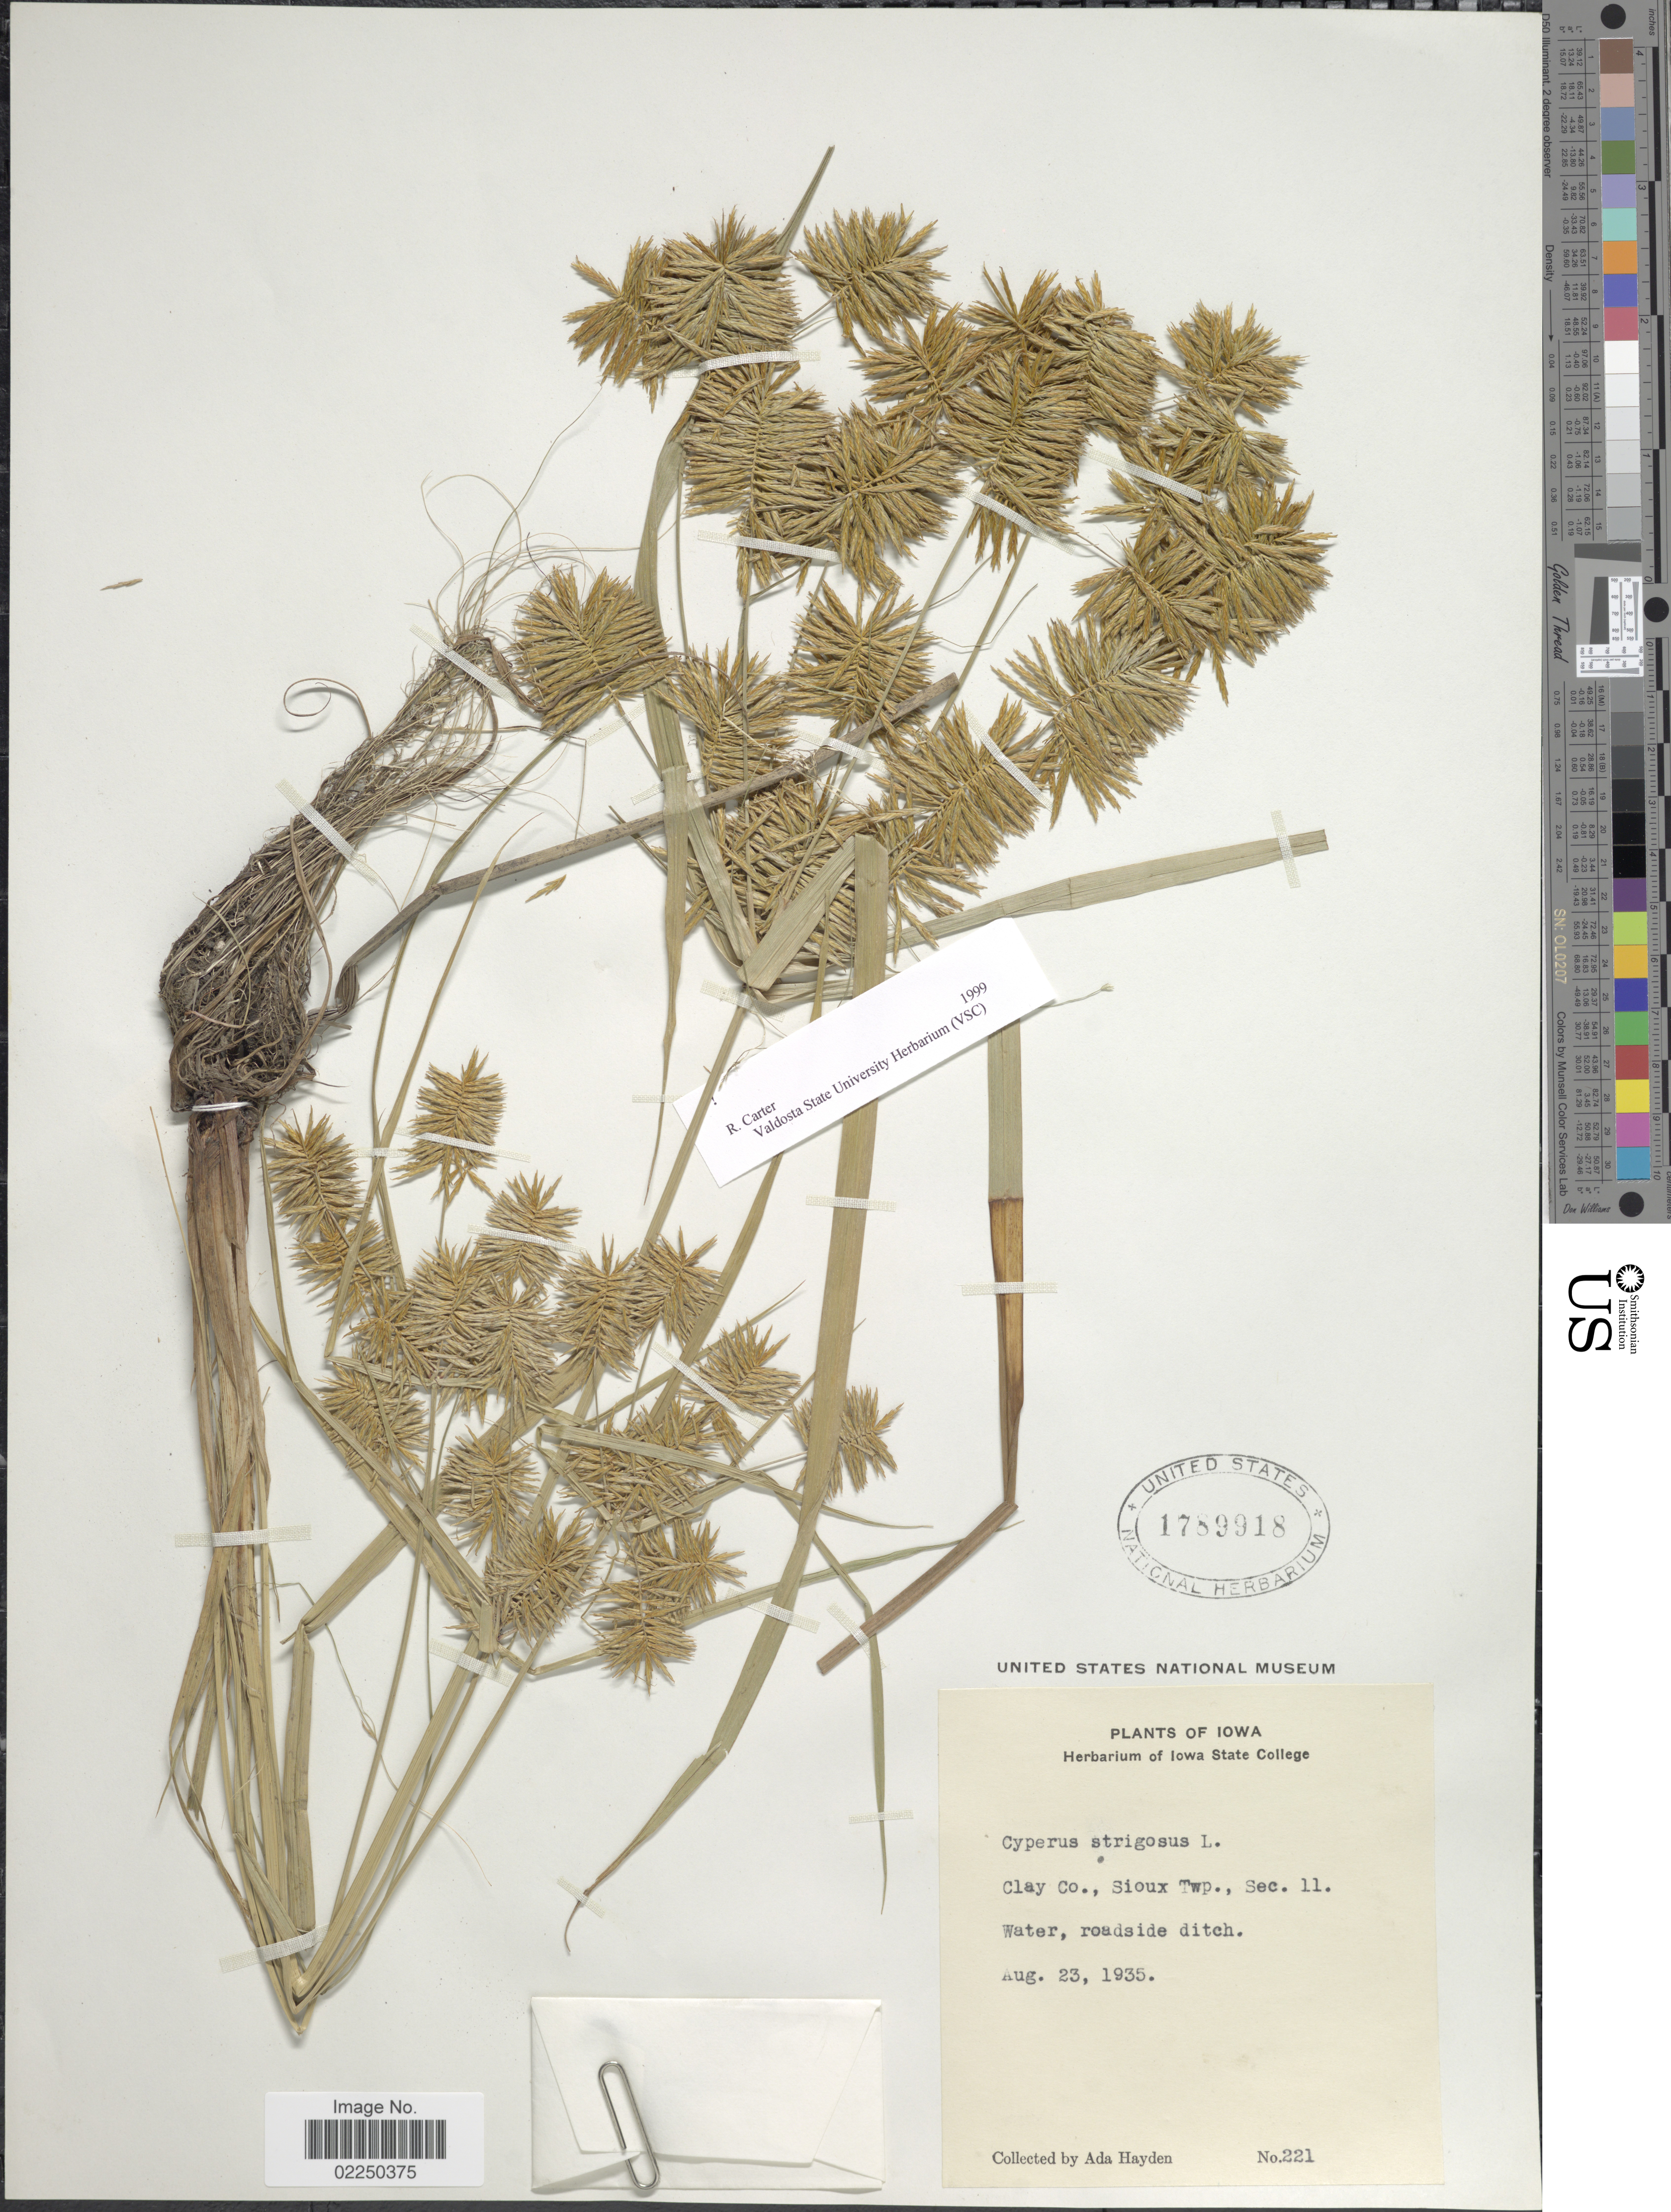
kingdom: Plantae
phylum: Tracheophyta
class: Liliopsida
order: Poales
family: Cyperaceae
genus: Cyperus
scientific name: Cyperus strigosus L.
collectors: Ada Hayden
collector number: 221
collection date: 1935-08-23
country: United States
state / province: Iowa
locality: Clay Co., Sioux Twp., Sec.11, water, roadside ditch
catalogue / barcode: US 1789918